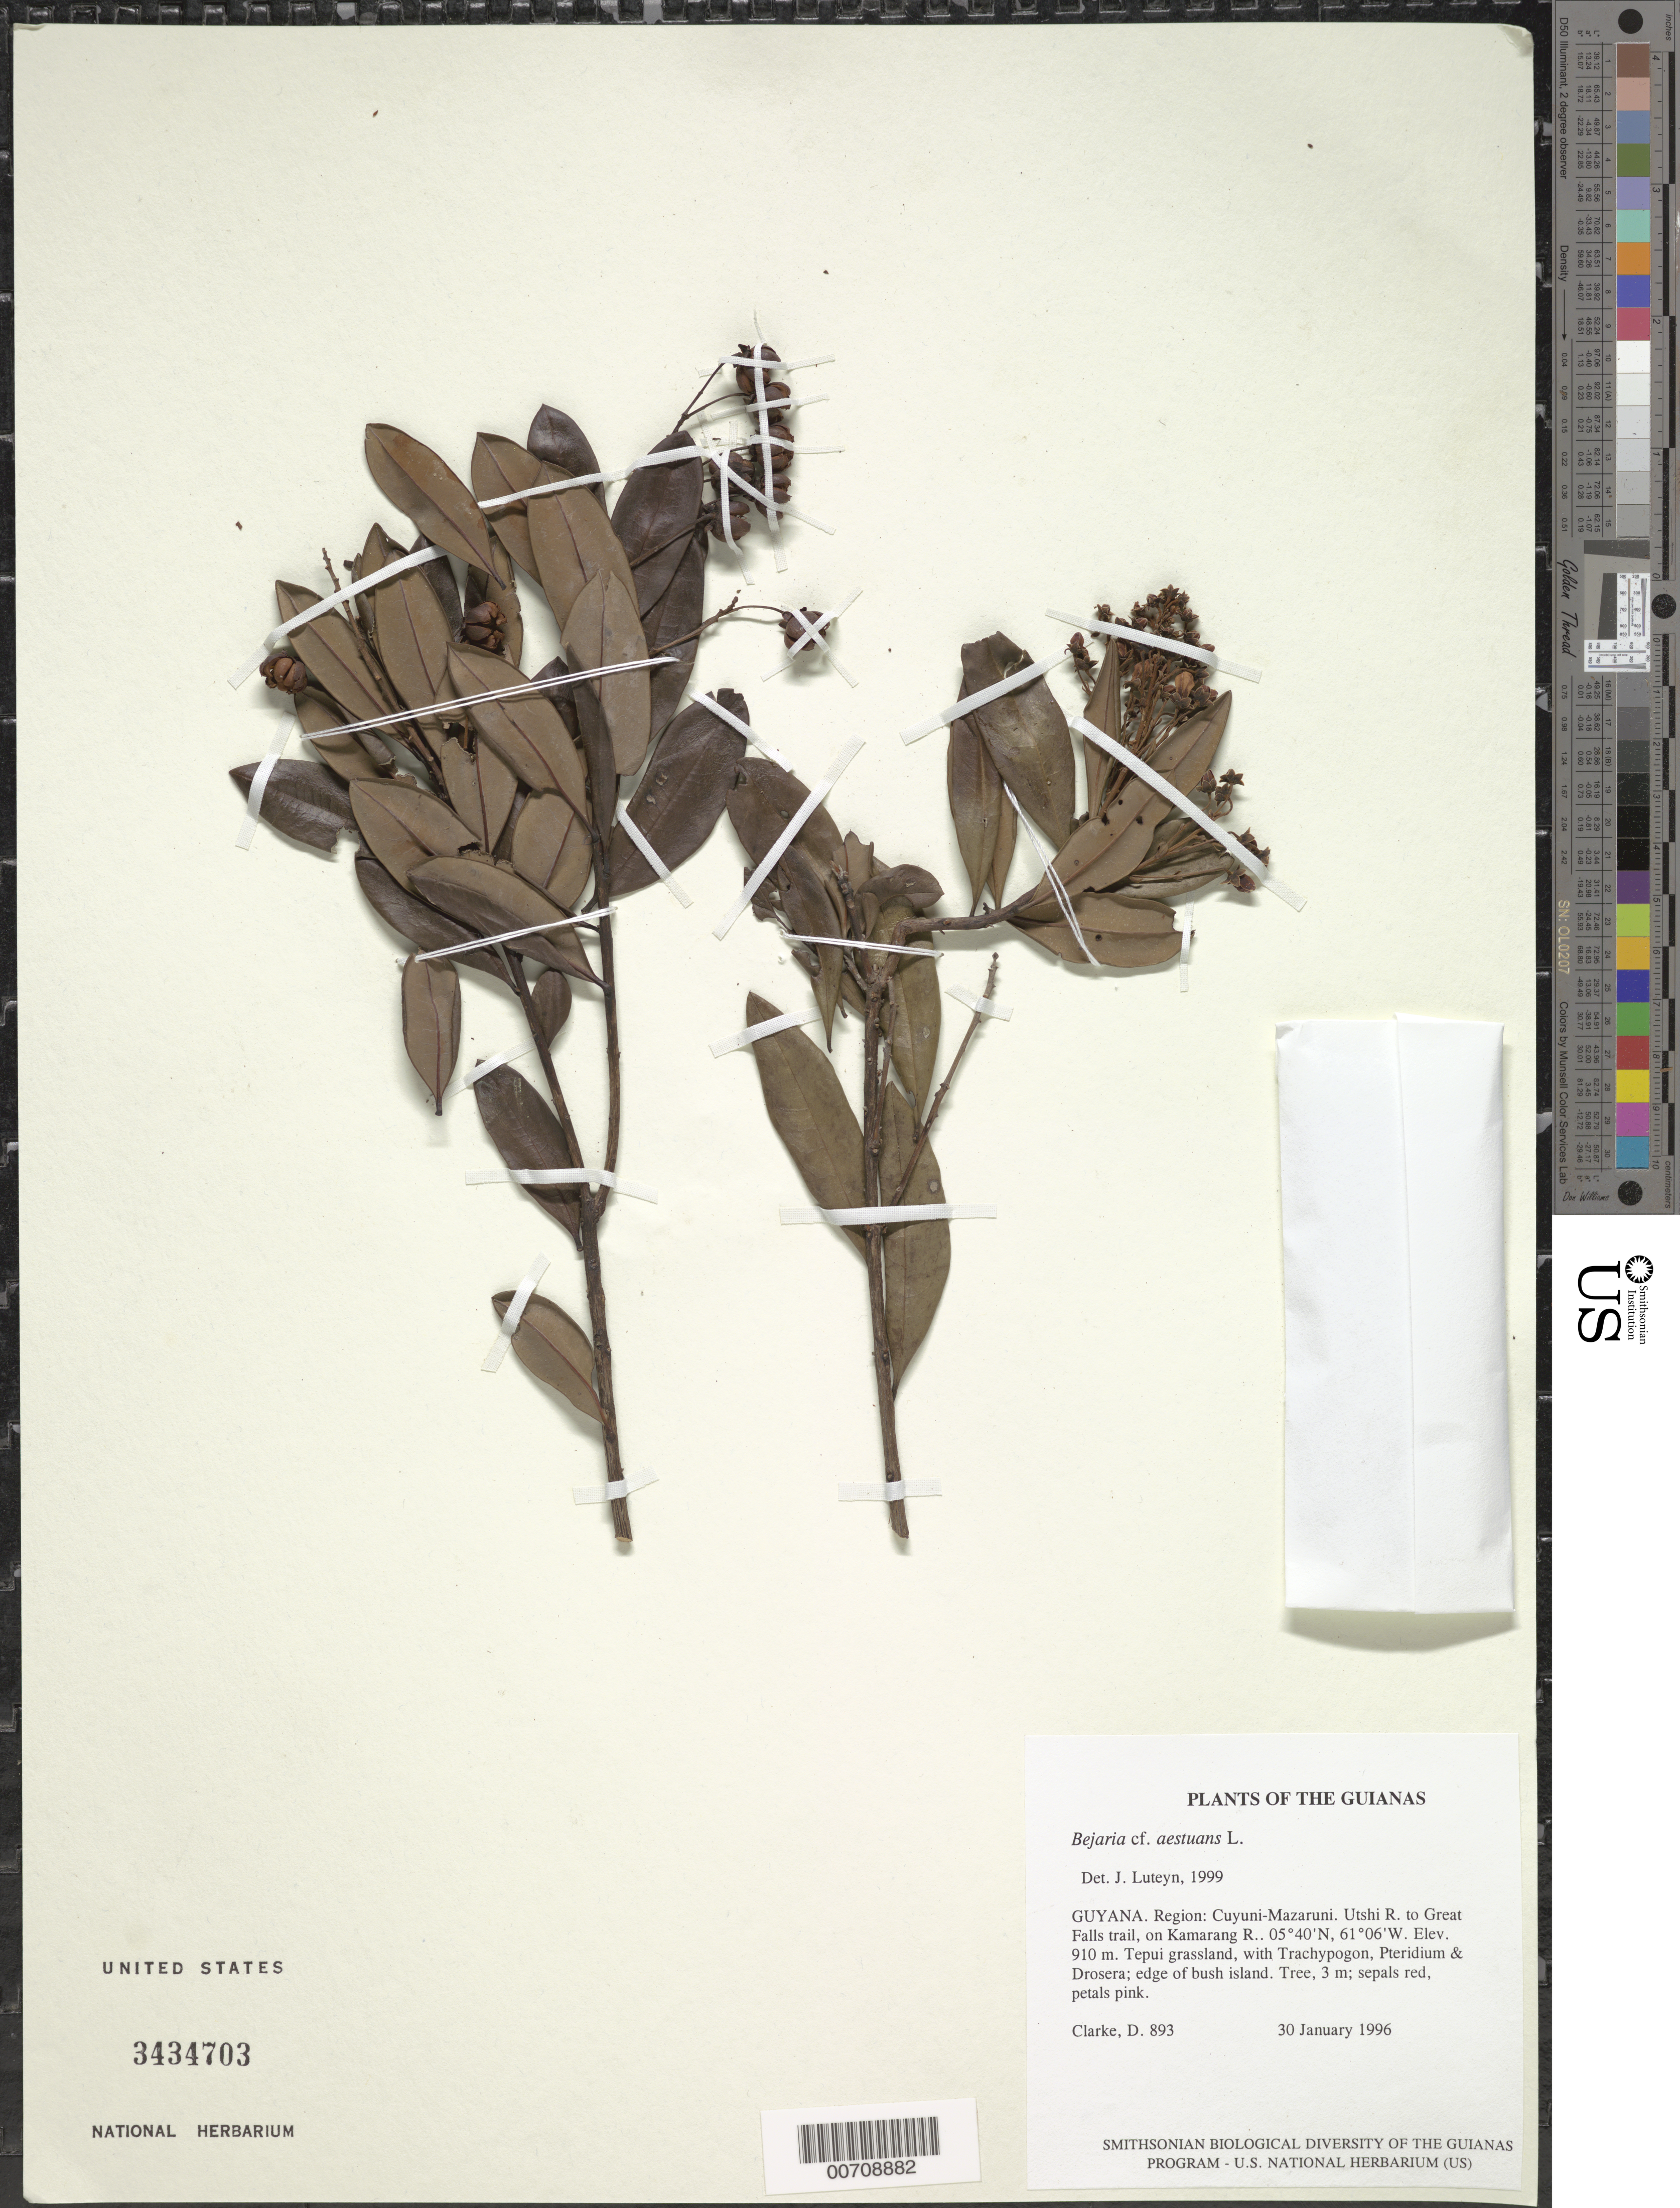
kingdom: Plantae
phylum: Tracheophyta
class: Magnoliopsida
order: Ericales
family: Ericaceae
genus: Bejaria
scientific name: Bejaria aestuans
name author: Mutis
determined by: Luteyn, J. L.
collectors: H. D. Clarke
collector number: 893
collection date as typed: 30 January 1996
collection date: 1996-01-30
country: Guyana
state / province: Cuyuni-Mazaruni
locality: Utshi R. to Great Falls trail, on Kamarang R.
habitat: Tepui grassland, with Trachypogon, Pteridium & Drosera; edge of bush island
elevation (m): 910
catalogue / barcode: US 3434703